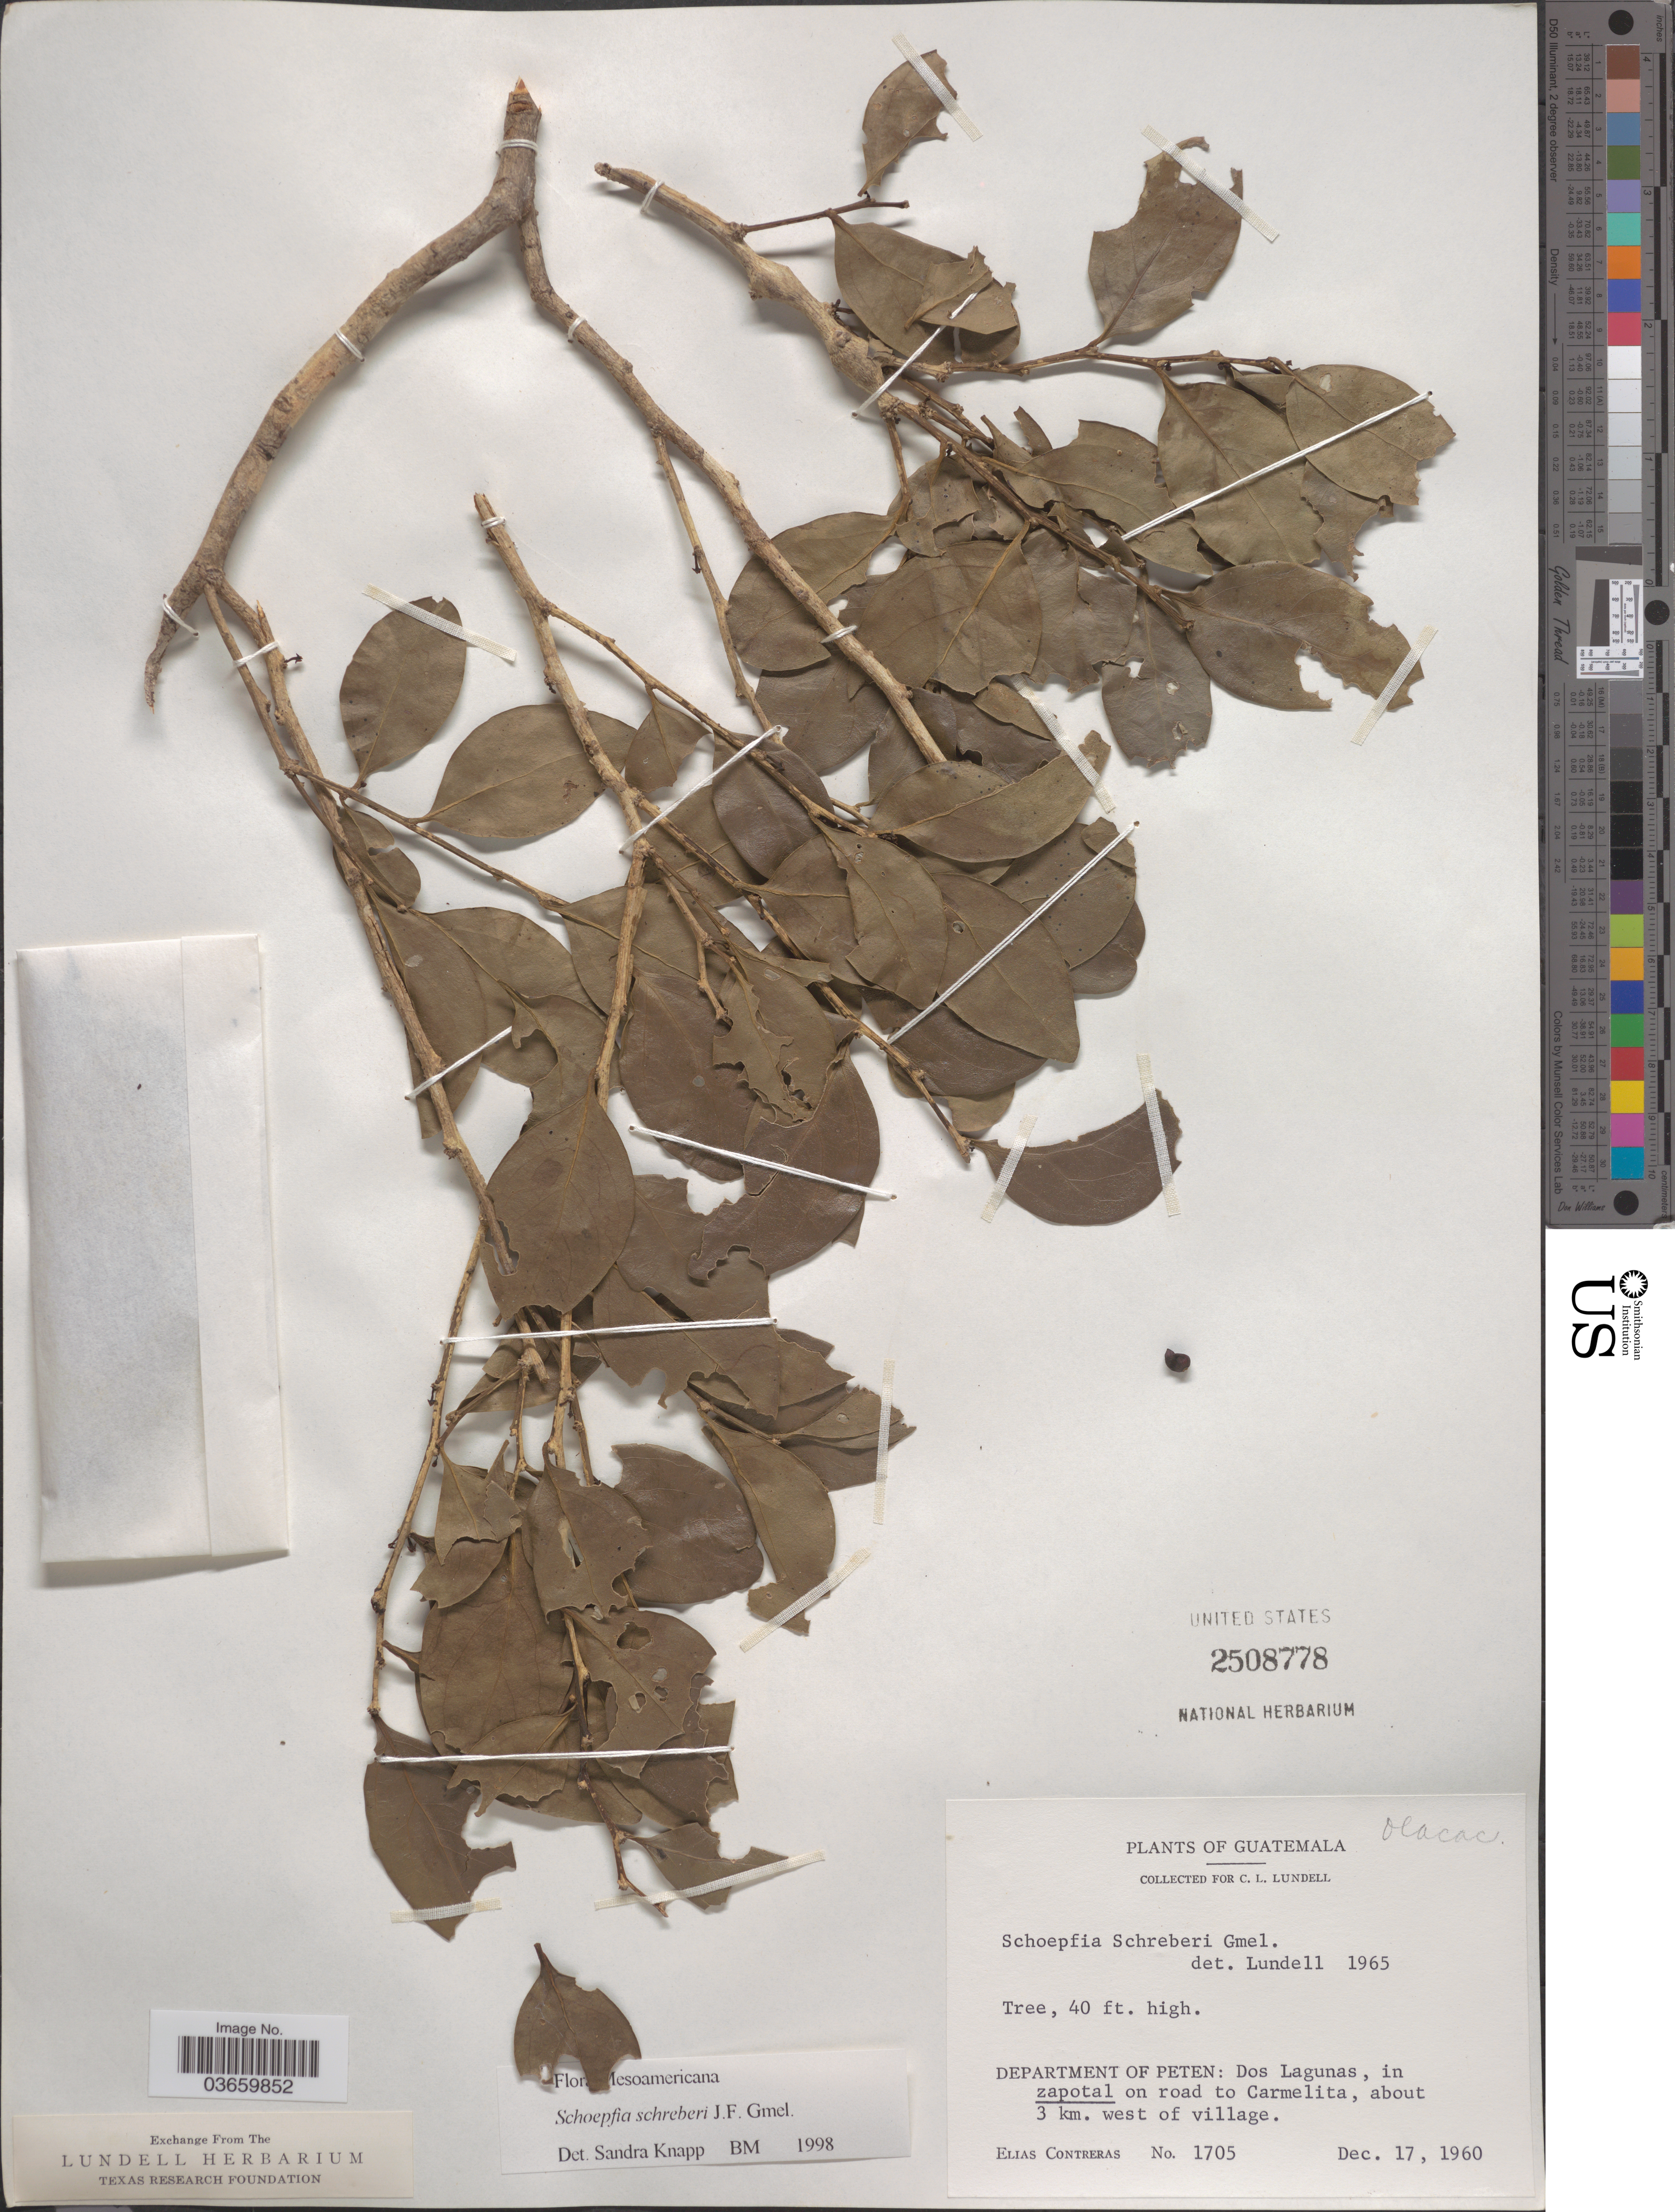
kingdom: Plantae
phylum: Tracheophyta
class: Magnoliopsida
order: Santalales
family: Schoepfiaceae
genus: Schoepfia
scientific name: Schoepfia schreberi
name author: J.F. Gmel.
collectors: E. Contreras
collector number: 1705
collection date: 1960-12-17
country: Guatemala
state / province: El Petén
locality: Department of Peten: Dos Lagunas, in zapotal on road to Carmelita, about 3 km. west of village.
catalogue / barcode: US 2508778